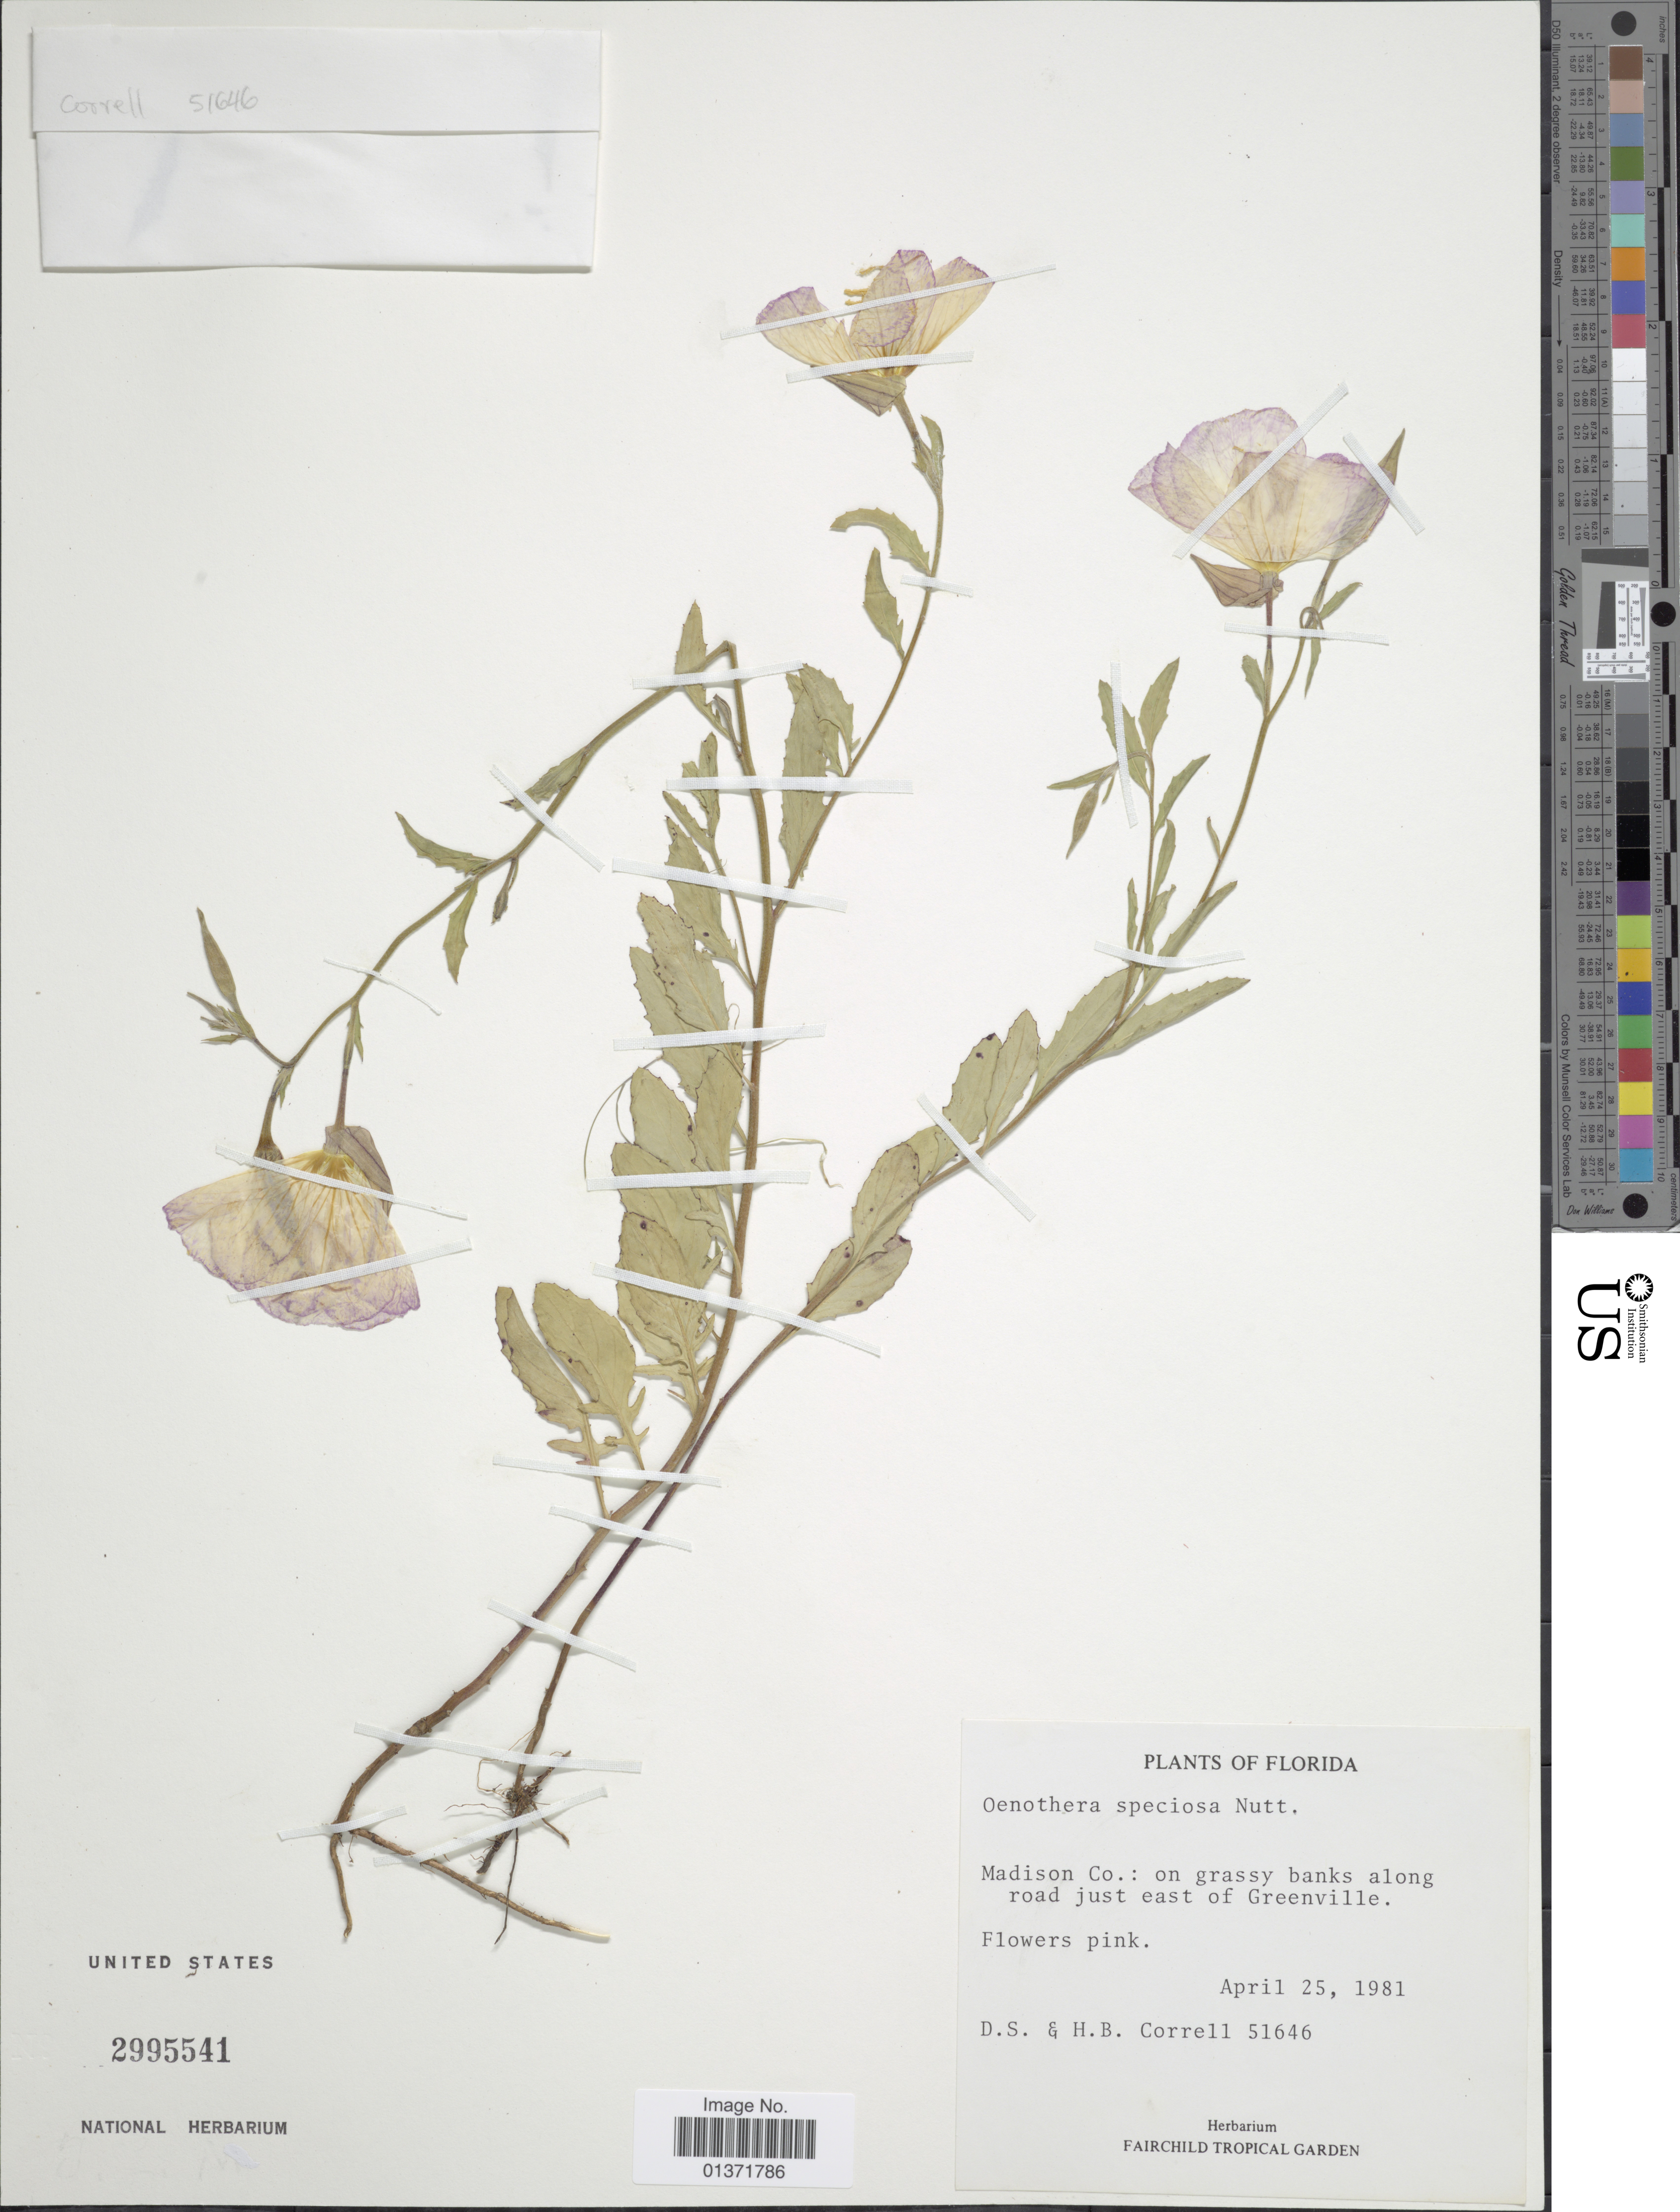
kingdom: Plantae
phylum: Tracheophyta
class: Magnoliopsida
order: Myrtales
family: Onagraceae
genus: Oenothera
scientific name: Oenothera speciosa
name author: Nutt.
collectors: D. S. Correll & H. Correll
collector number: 51646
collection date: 1981-04-25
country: United States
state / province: Florida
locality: Florida, Madison Co: on grassy banks along road just east of Greenville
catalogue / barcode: US 2995541